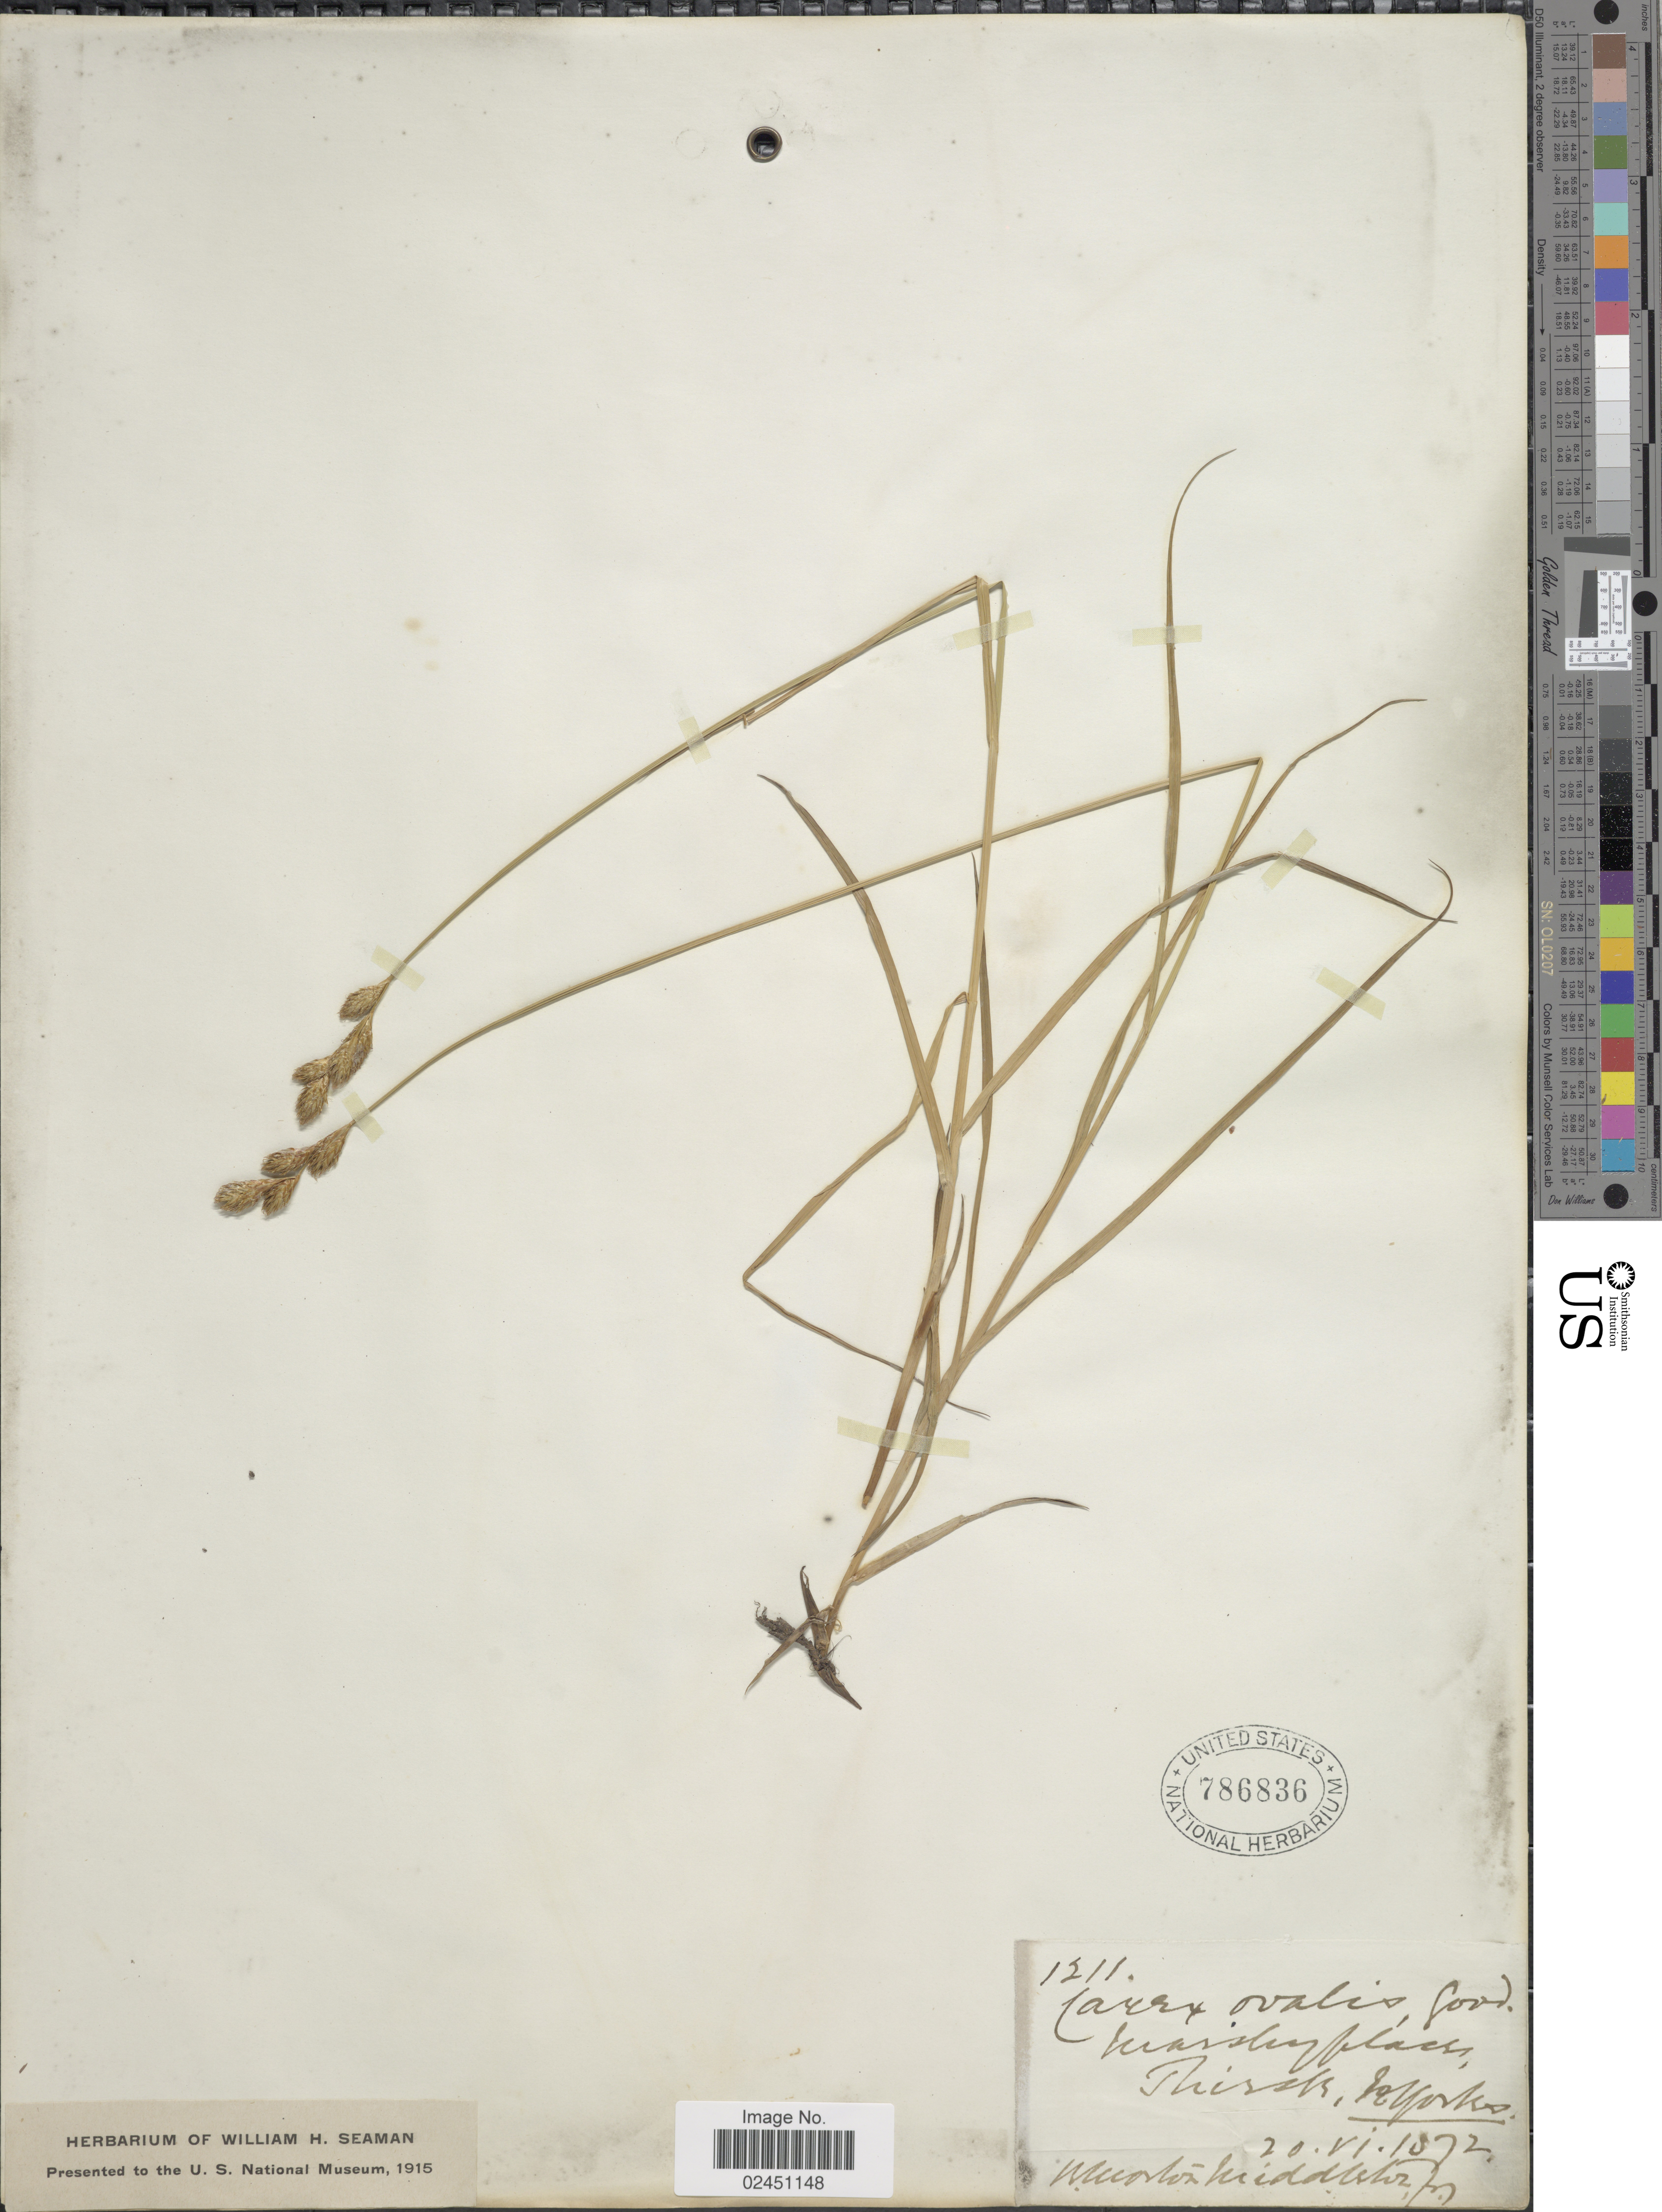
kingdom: Plantae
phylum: Tracheophyta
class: Liliopsida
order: Poales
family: Cyperaceae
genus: Carex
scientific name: Carex leporina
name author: L.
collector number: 1211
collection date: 1872-06-20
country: United Kingdom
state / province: England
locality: Thirsk, N. Yorks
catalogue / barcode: US 786836